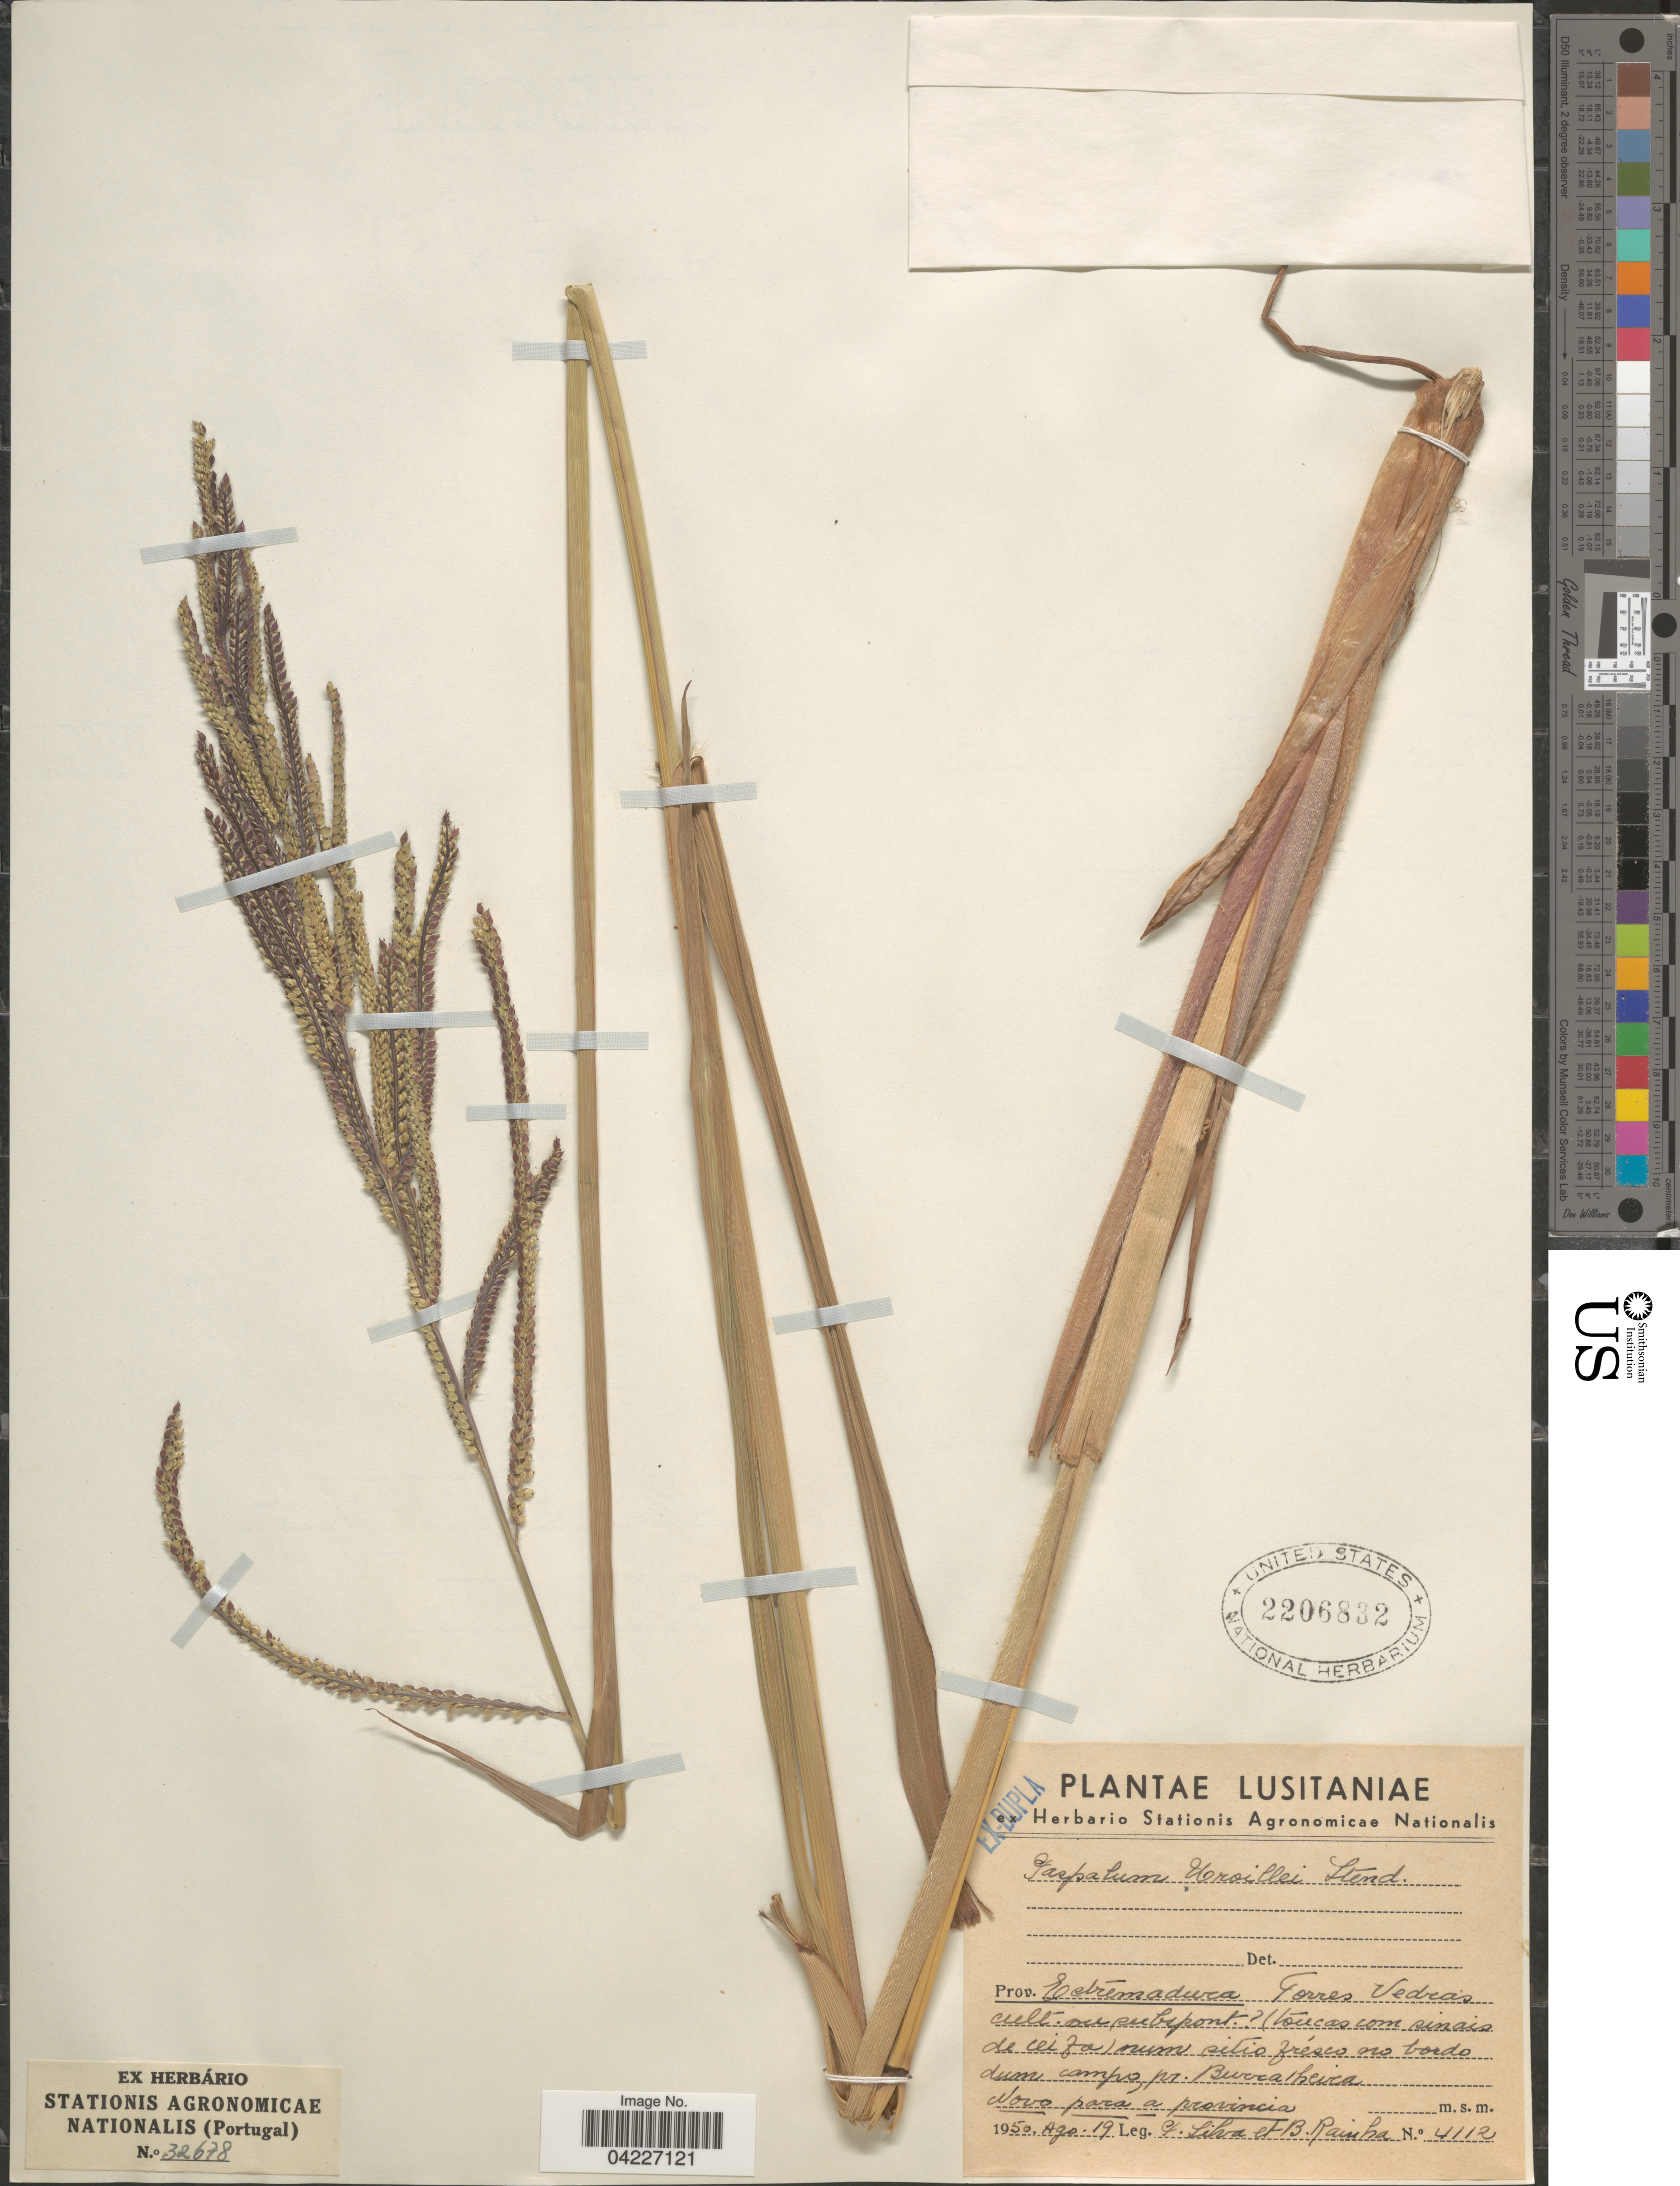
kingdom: Plantae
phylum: Tracheophyta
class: Liliopsida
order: Poales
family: Poaceae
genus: Paspalum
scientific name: Paspalum urvillei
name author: Steud.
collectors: P. Silva & B. Rainha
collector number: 4112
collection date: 1950-08-19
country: Portugal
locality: Prov. Estremadura. Torres Vedras.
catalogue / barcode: US 2206832